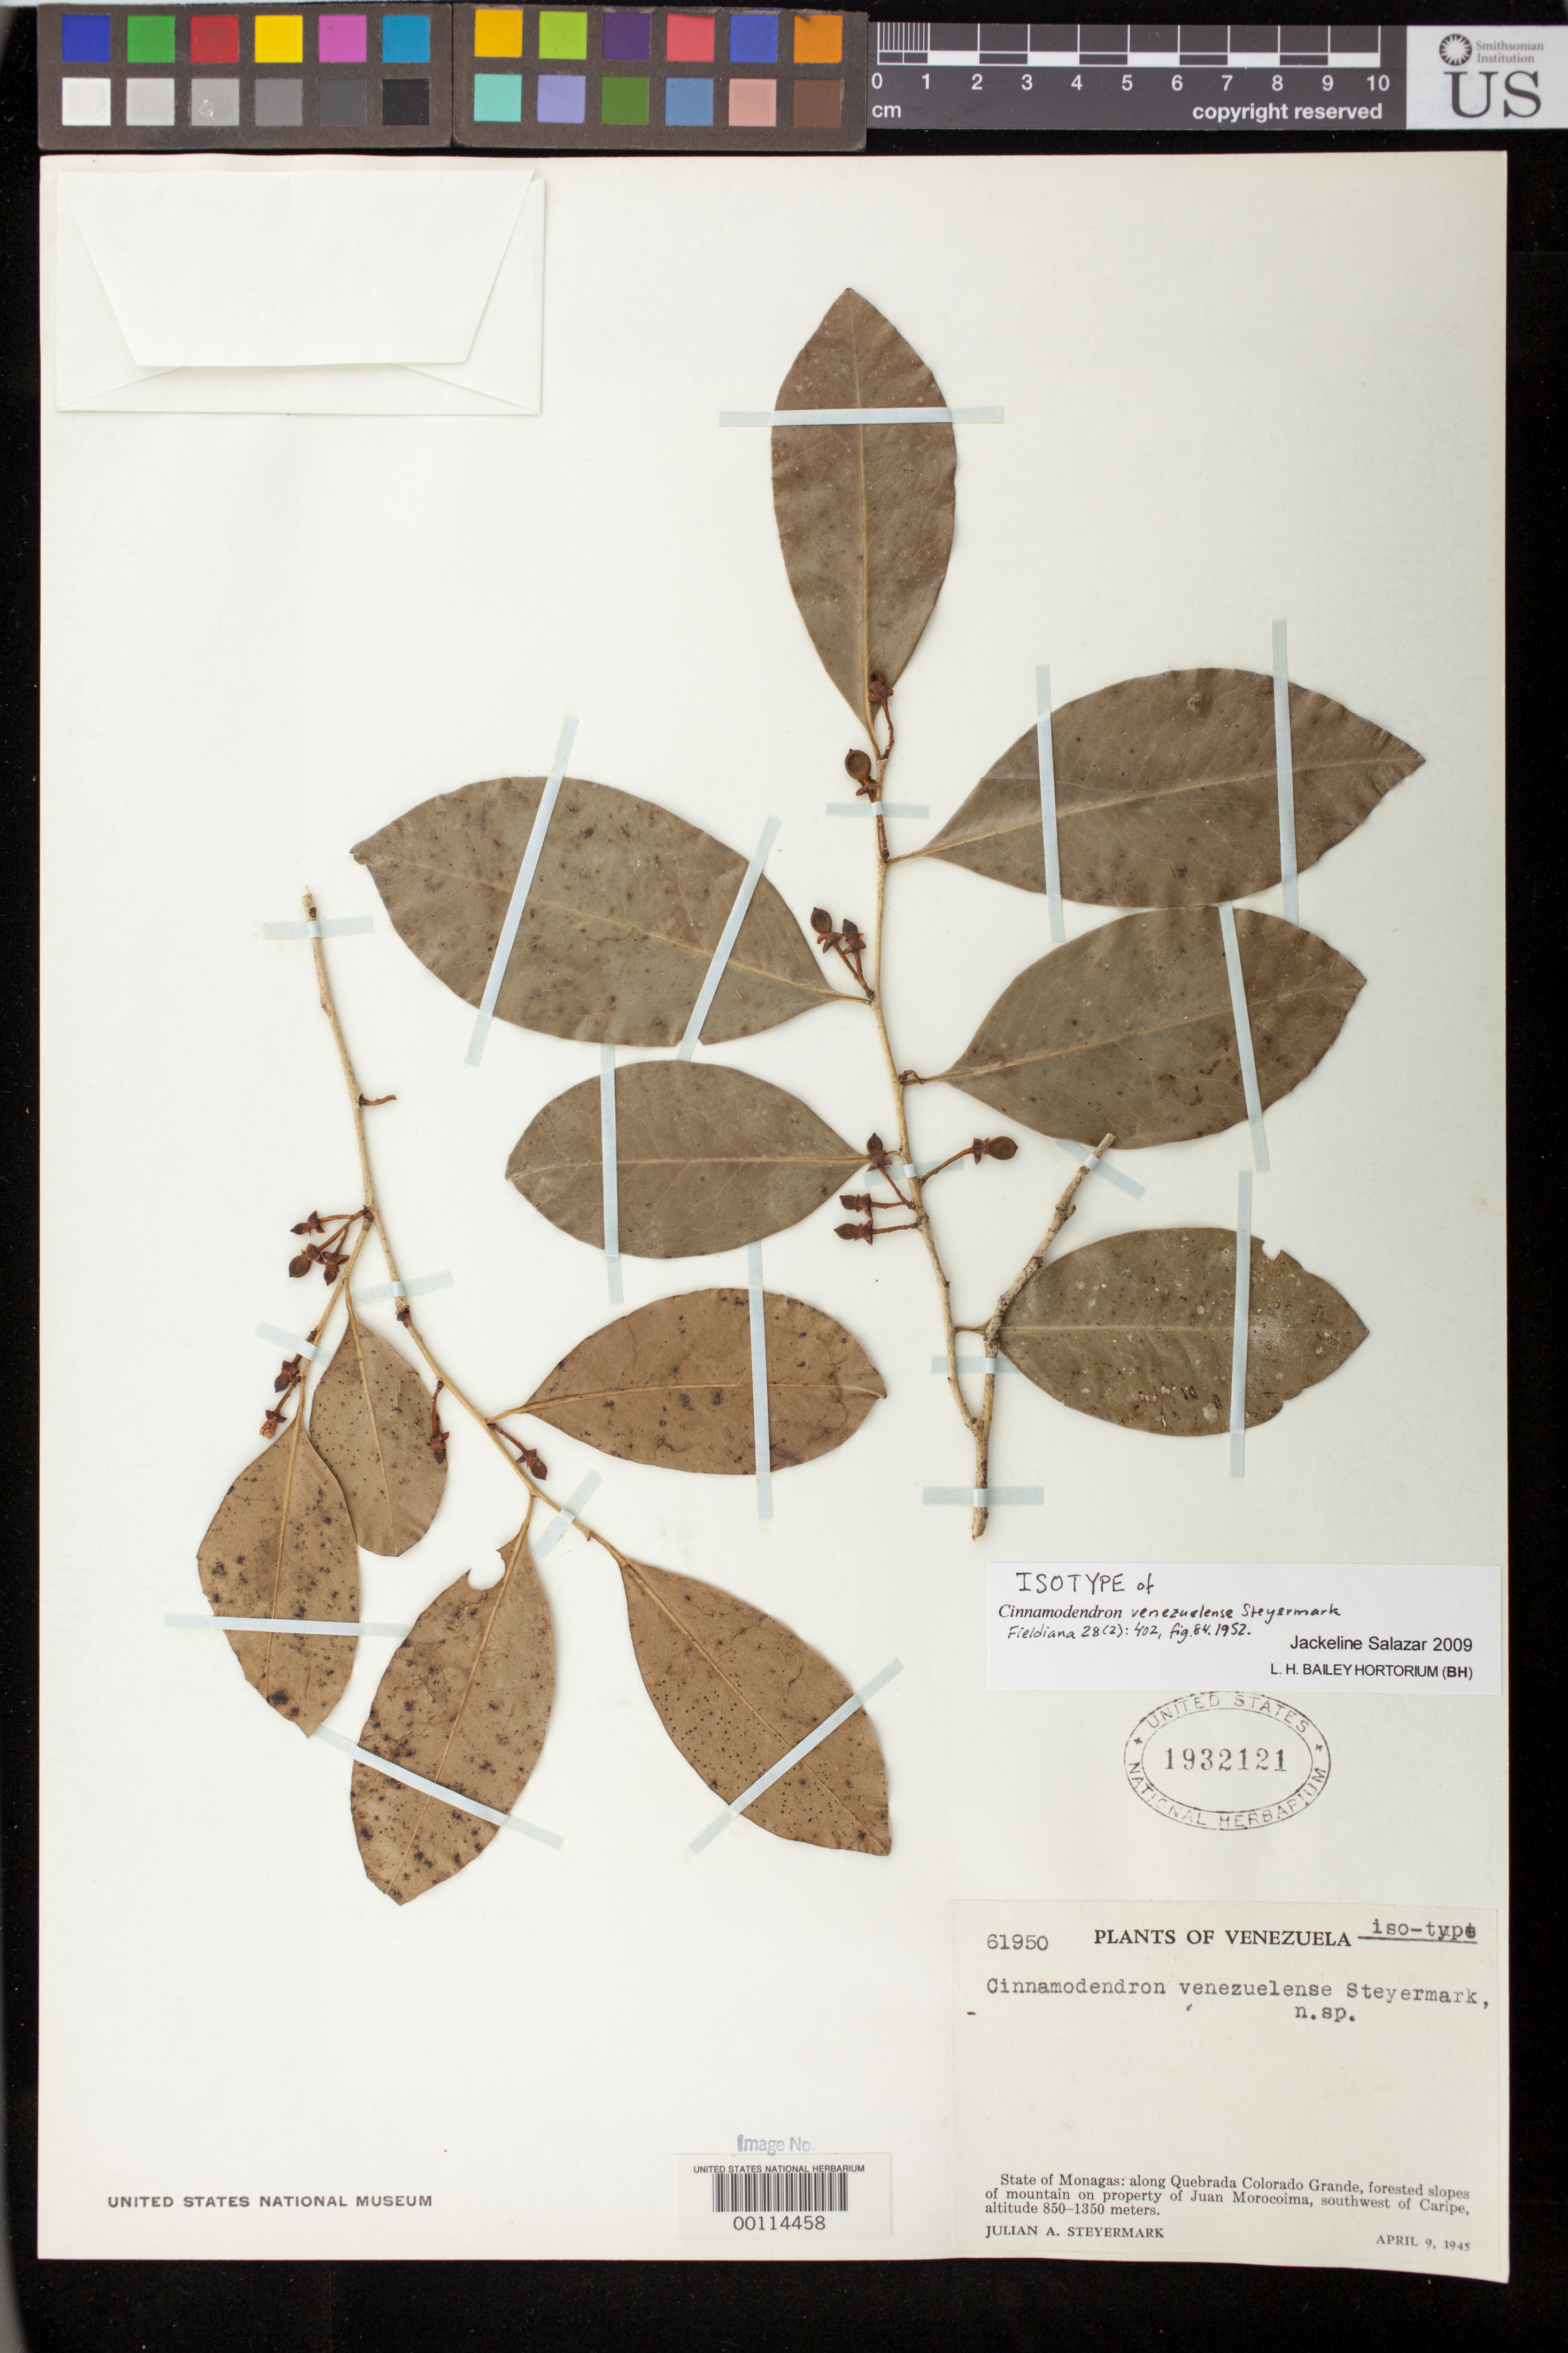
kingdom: Plantae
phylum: Tracheophyta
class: Magnoliopsida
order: Canellales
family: Canellaceae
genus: Cinnamodendron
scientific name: Cinnamodendron venezuelense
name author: Steyerm.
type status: Isotype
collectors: J. Steyermark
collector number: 61950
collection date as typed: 09 Apr 1945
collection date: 1945-04-09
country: Venezuela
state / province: Monagas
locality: SW of Caripe.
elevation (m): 850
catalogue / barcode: US 1932121